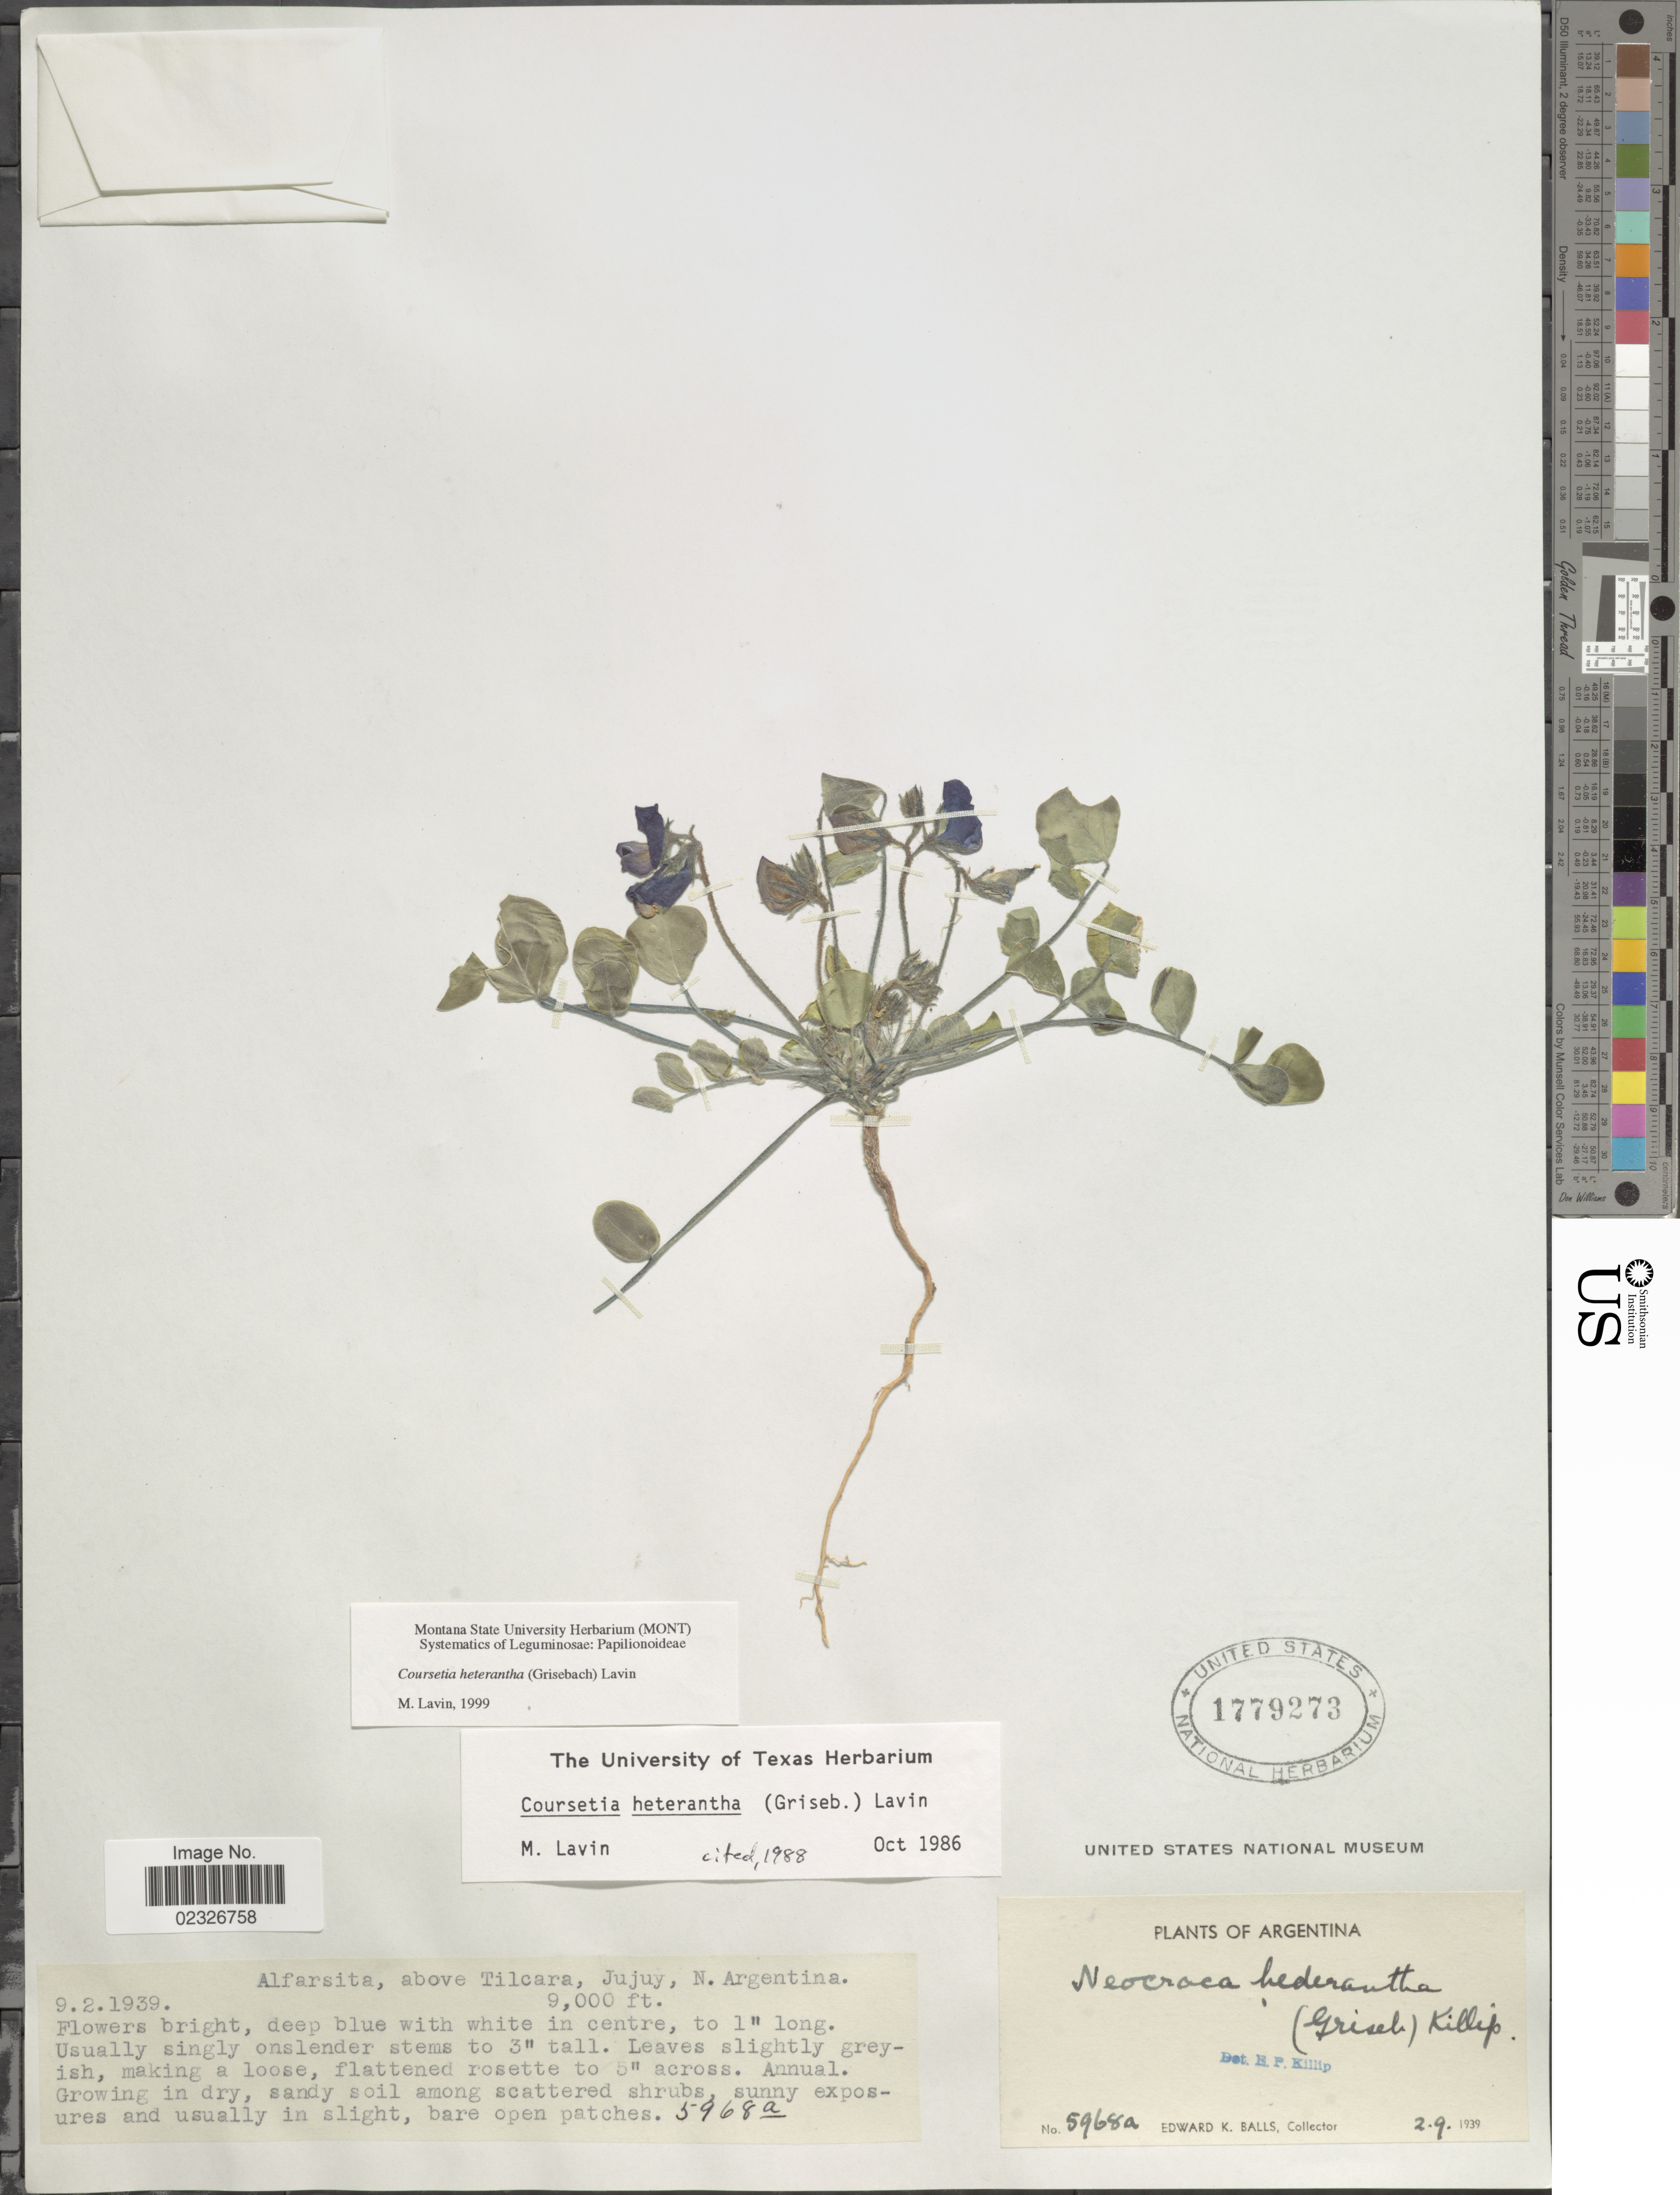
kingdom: Plantae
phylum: Tracheophyta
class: Magnoliopsida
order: Fabales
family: Fabaceae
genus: Coursetia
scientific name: Coursetia heterantha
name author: (Griseb.) Lavin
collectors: E. K. Balls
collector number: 5968a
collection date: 1939-09-02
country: Argentina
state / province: Jujuy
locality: Alfarsita, above Tilcara, Jujuy, N. Argentina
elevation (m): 2743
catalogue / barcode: US 1779273